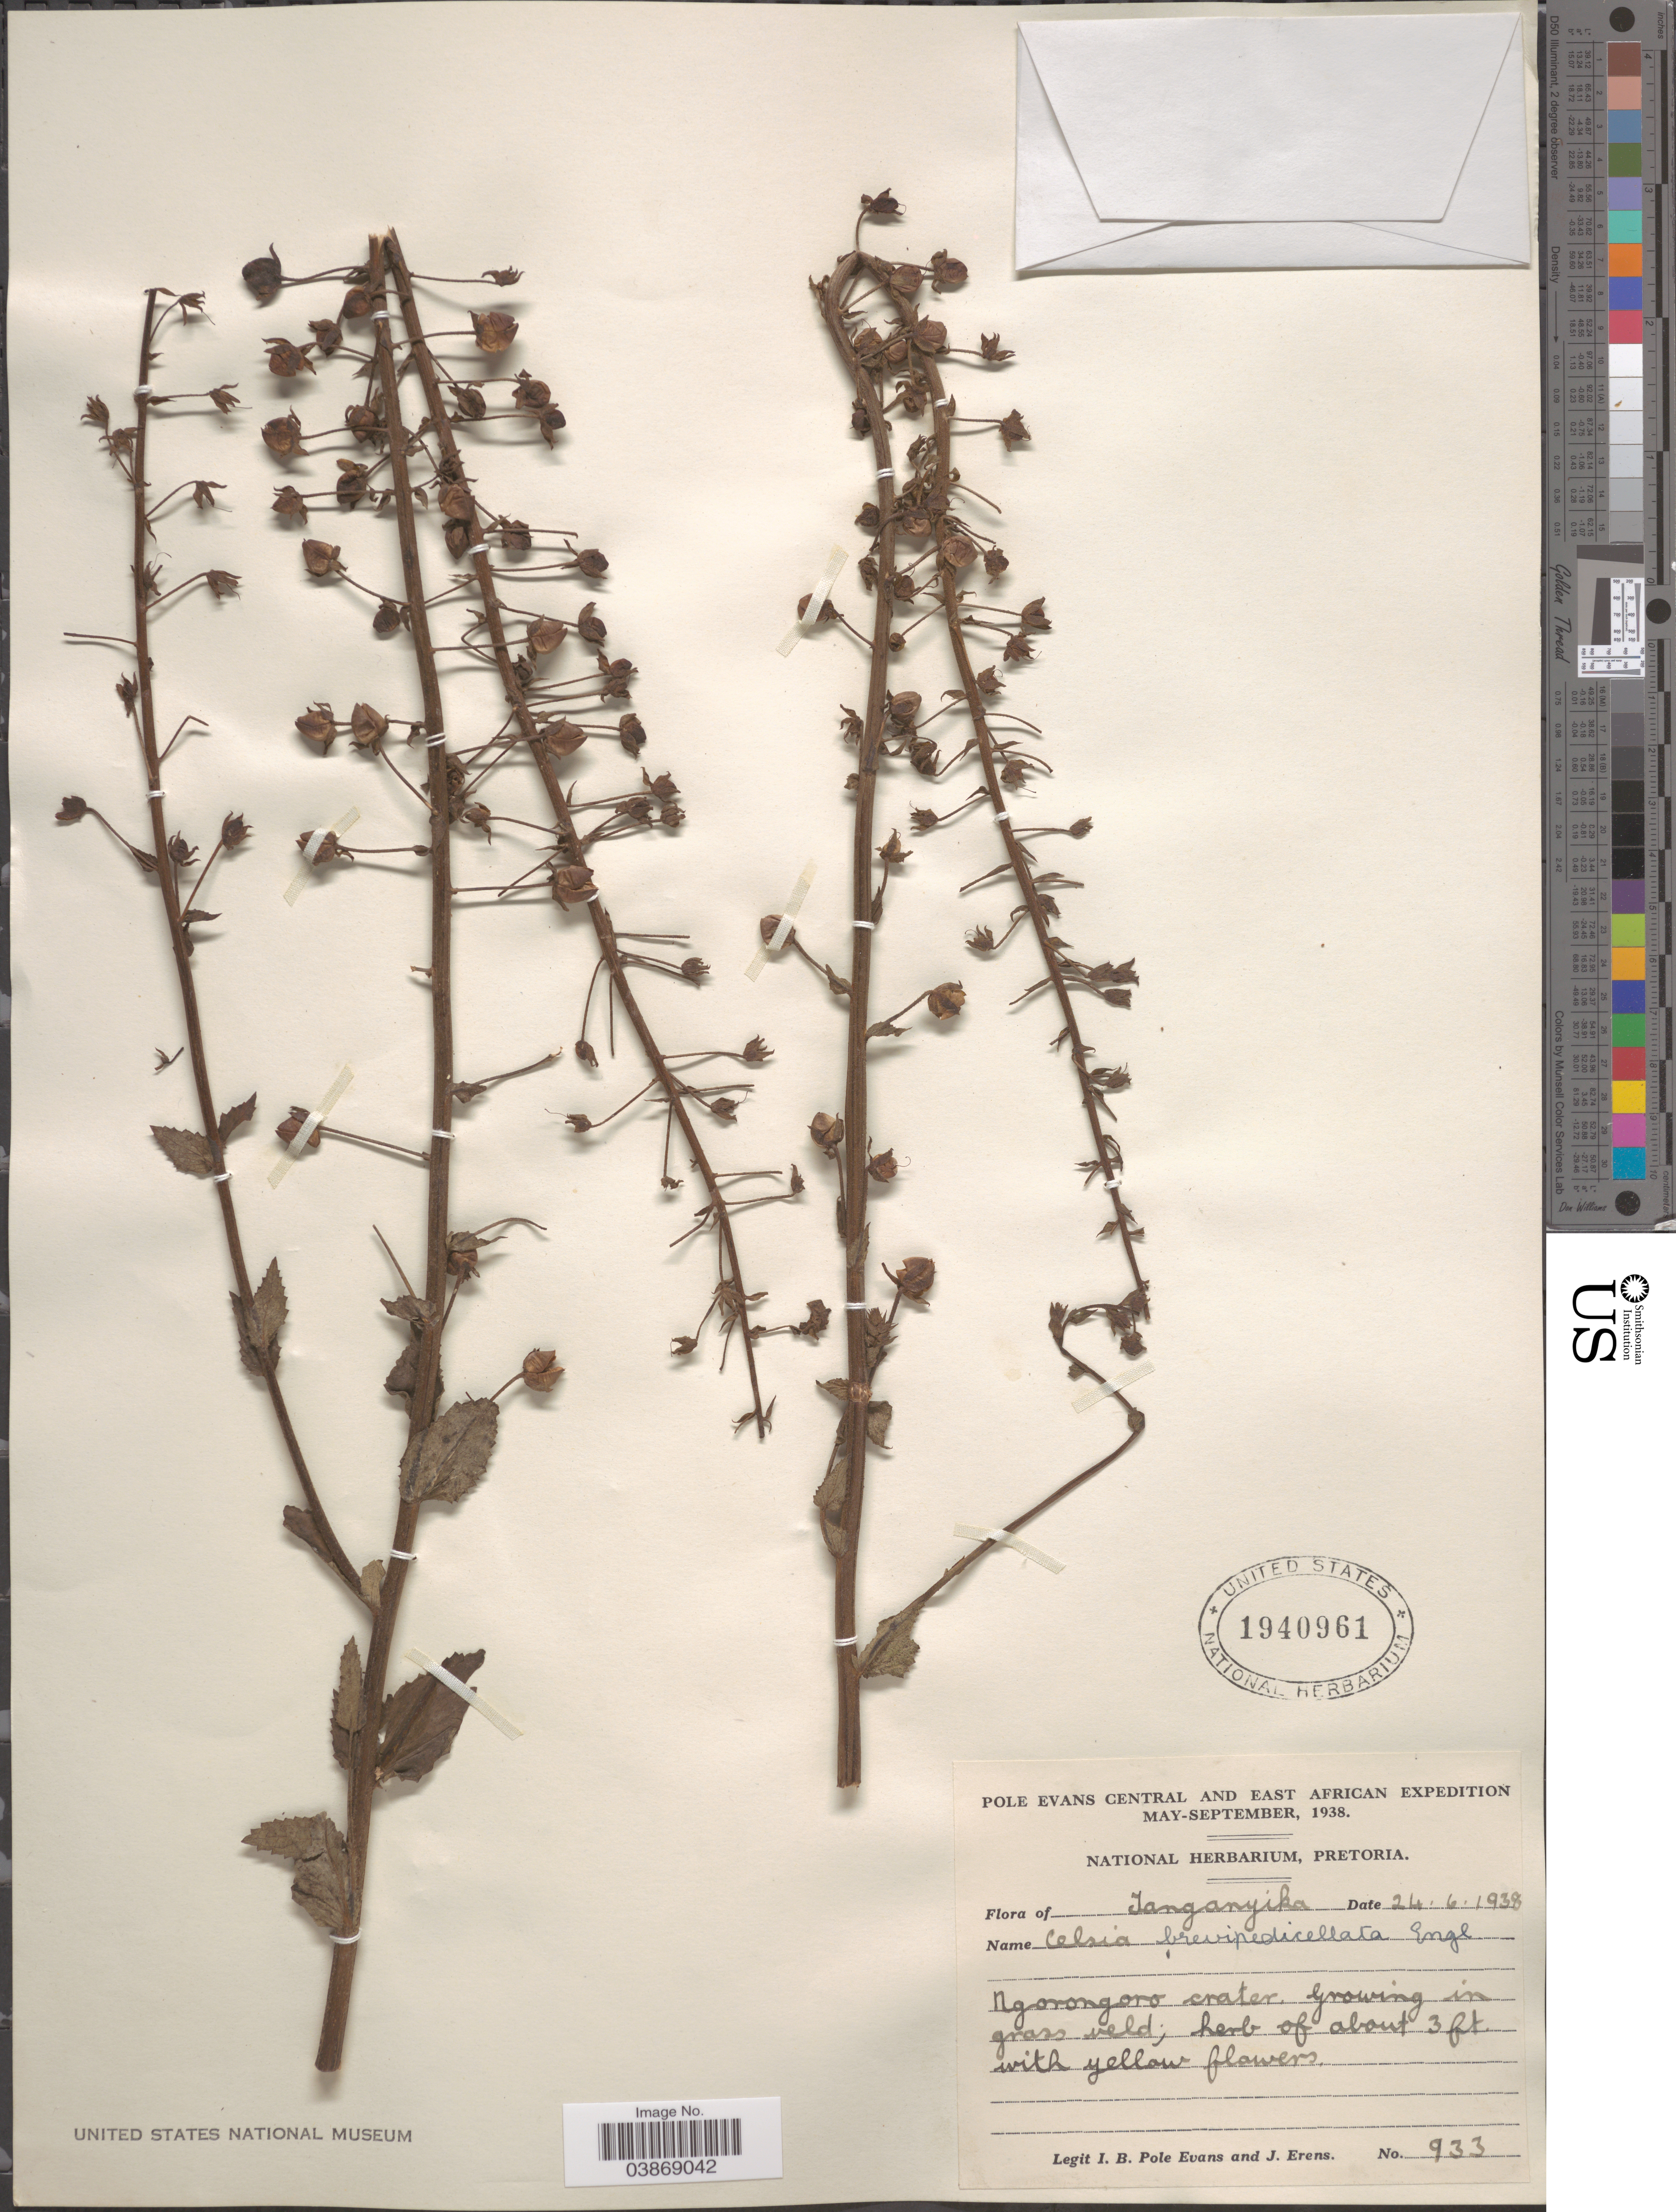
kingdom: Plantae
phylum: Tracheophyta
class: Magnoliopsida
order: Lamiales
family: Scrophulariaceae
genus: Celsia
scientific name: Celsia brevipedicellata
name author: Engl.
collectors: I. B. Pole-Evans & J. Erens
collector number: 933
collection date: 1938-06-24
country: Tanzania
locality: Tanganyika.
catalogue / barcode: US 1940961